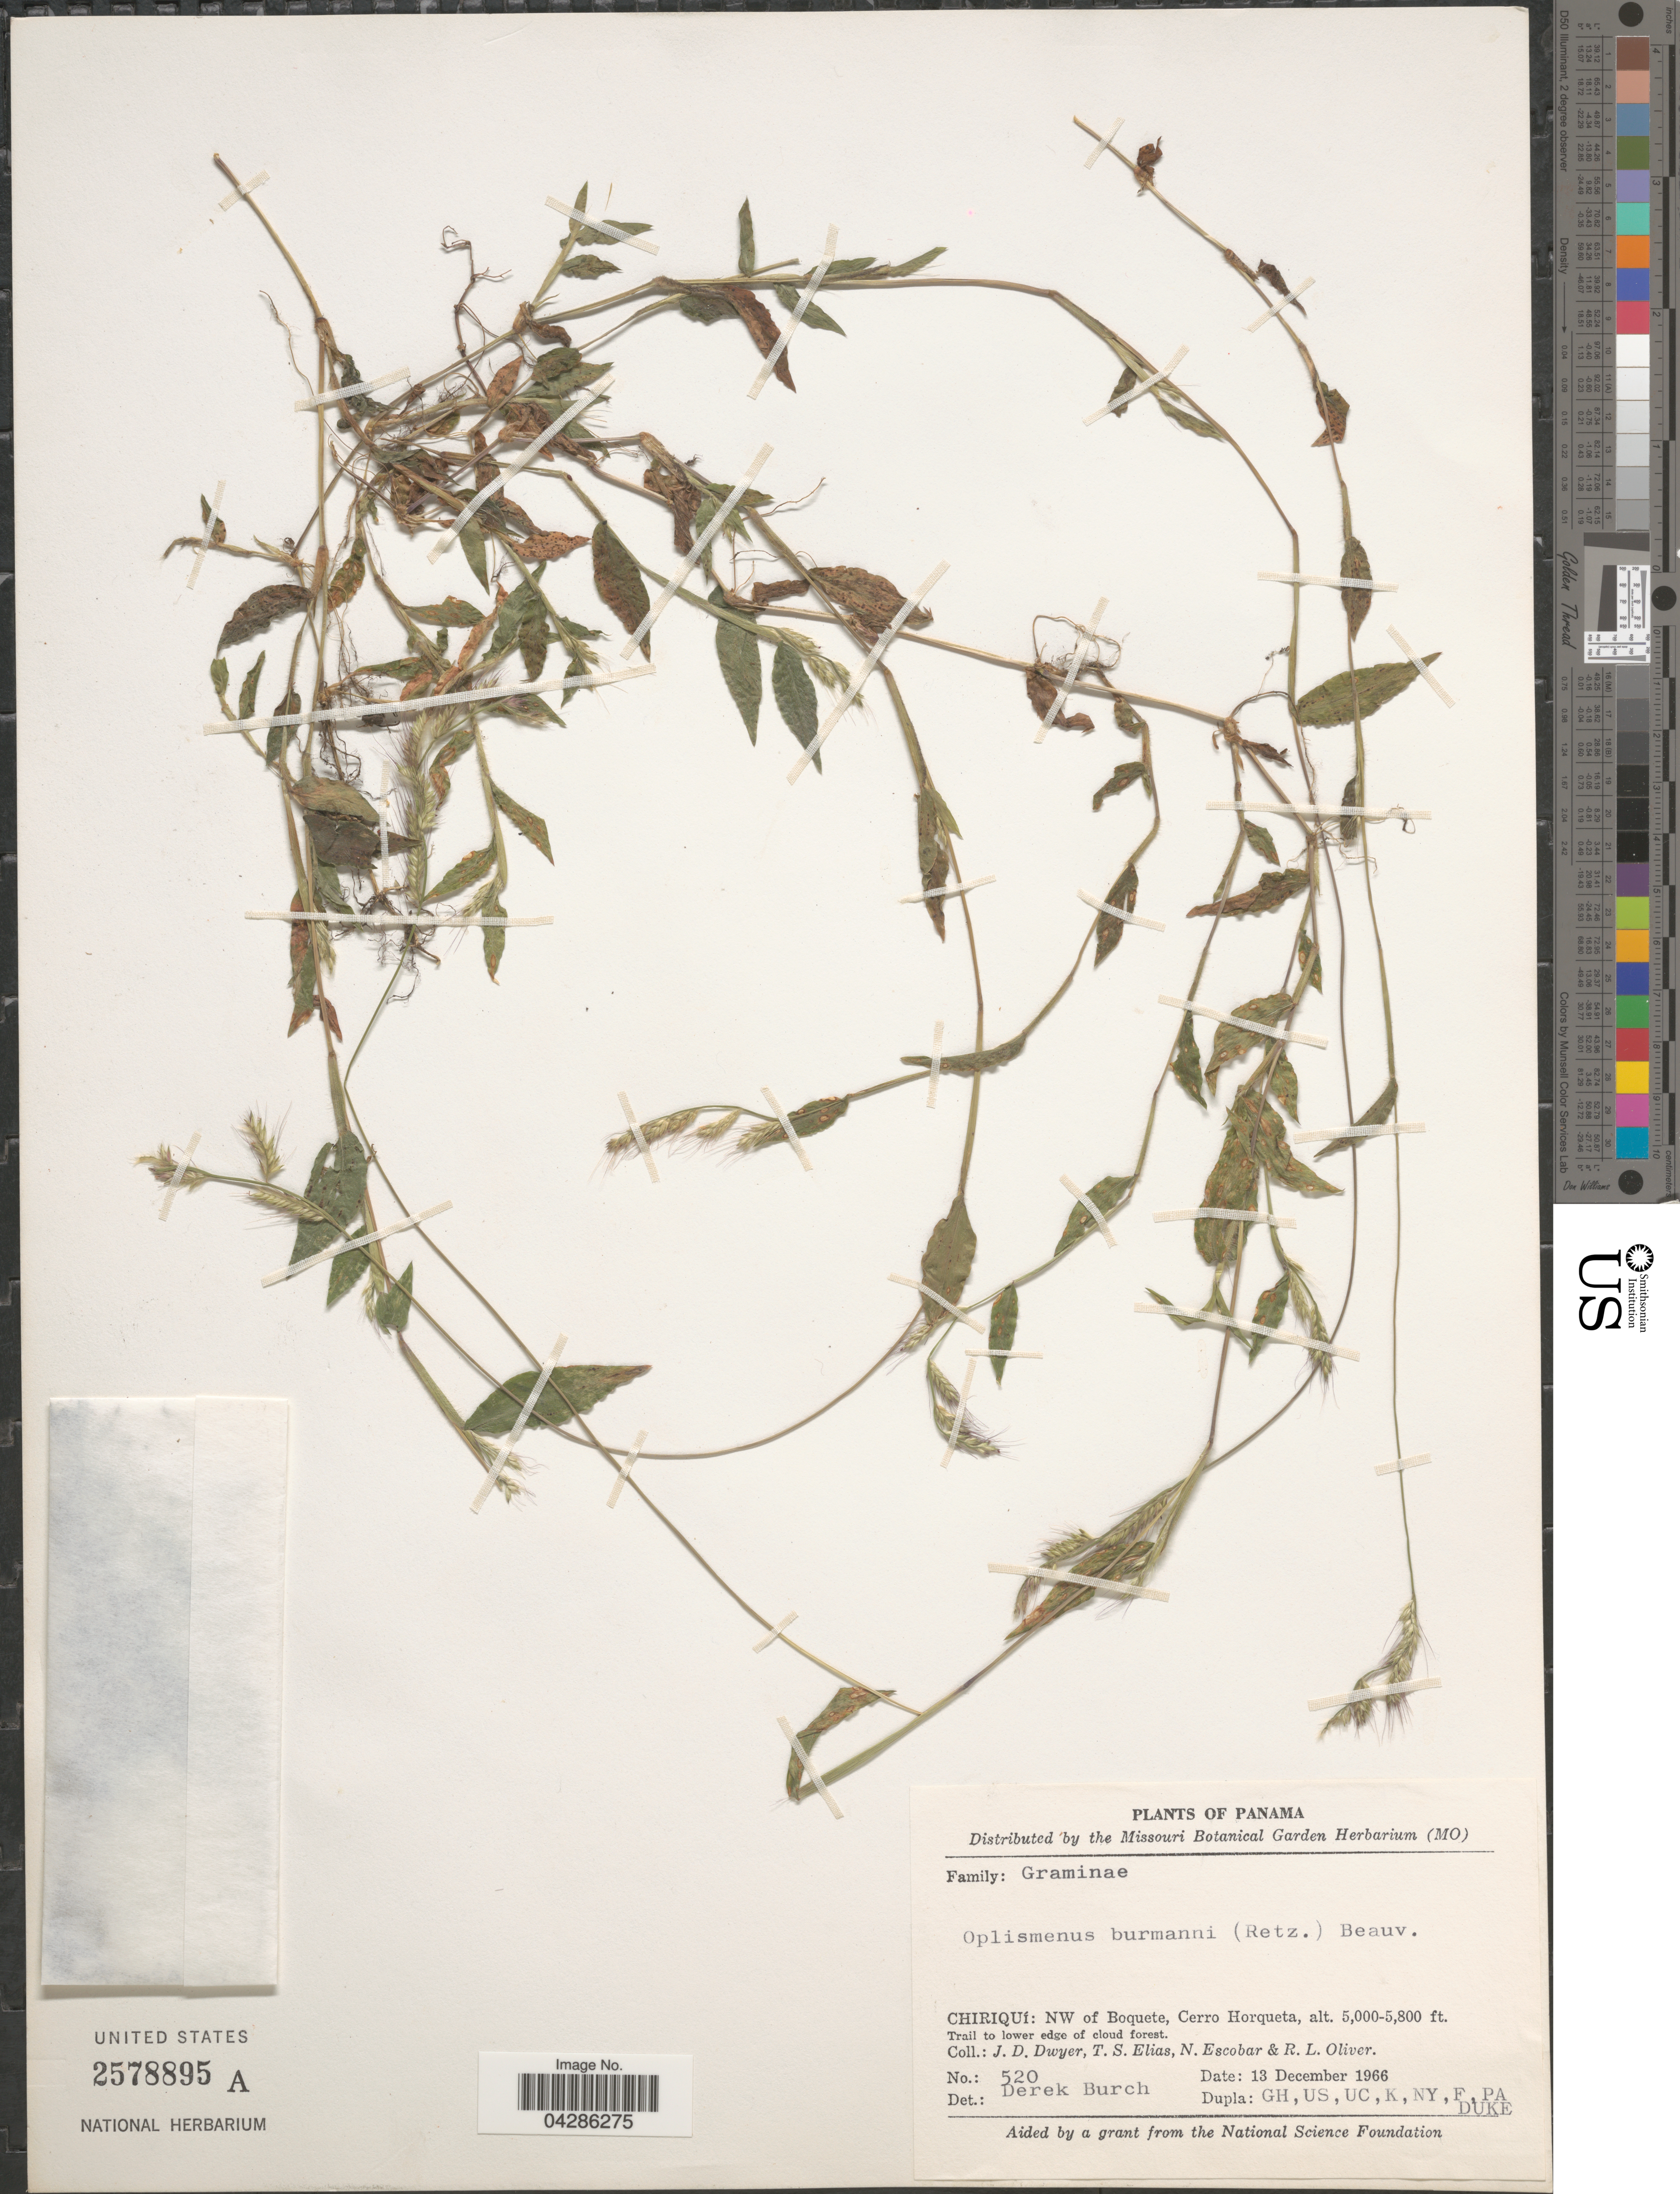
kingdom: Plantae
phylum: Tracheophyta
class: Liliopsida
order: Poales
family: Poaceae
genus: Oplismenus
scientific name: Oplismenus burmannii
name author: (Retz.) P. Beauv.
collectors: J. D. Dwyer, T. S. Elias, N. Escobar & R. Oliver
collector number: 520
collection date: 1966-12-13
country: Panama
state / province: Chiriqui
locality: NW of Boquete, Cerro Horqueta. Trail to lower edge of cloud forest.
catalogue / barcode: US 2578895A